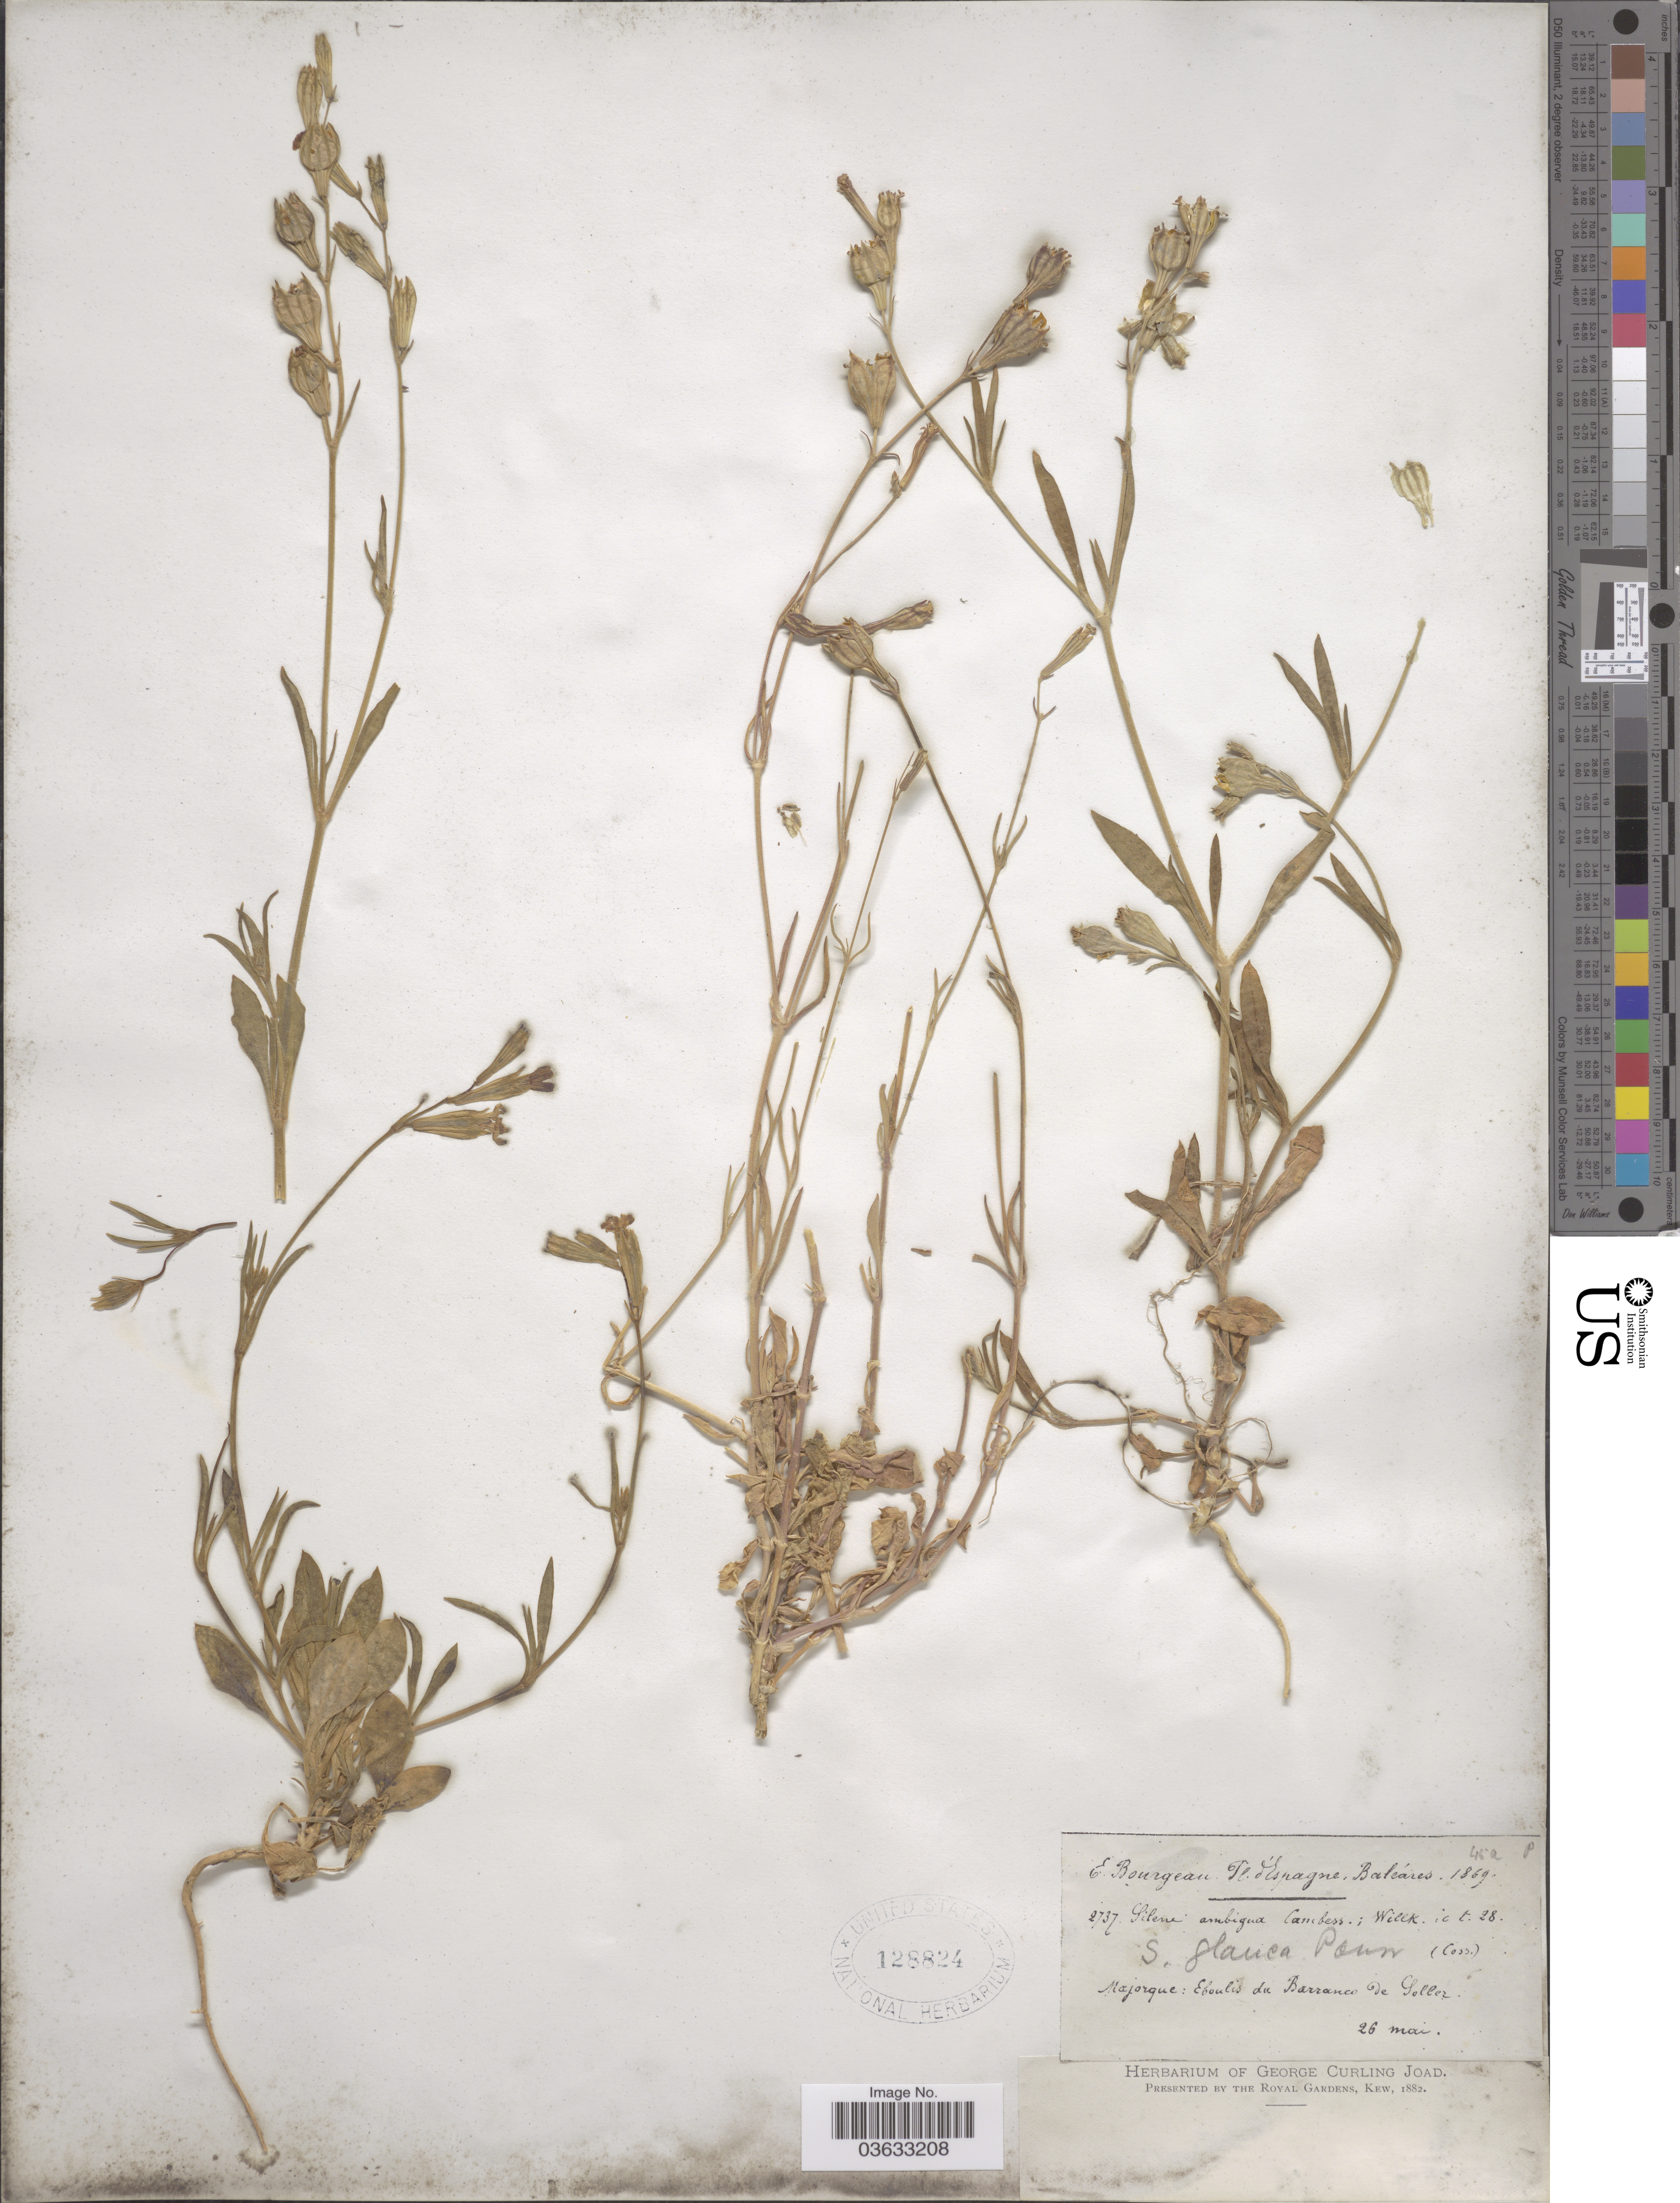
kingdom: Plantae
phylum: Tracheophyta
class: Magnoliopsida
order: Caryophyllales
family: Caryophyllaceae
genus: Silene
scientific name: Silene glauca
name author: Pourr. ex Lag.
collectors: E. Bourgeau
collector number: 2737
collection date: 1869-05-26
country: Spain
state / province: Islas Baleares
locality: Espagne, Baléares. Majorque: Eboulis du Barranca de Sollez.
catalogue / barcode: US 128824